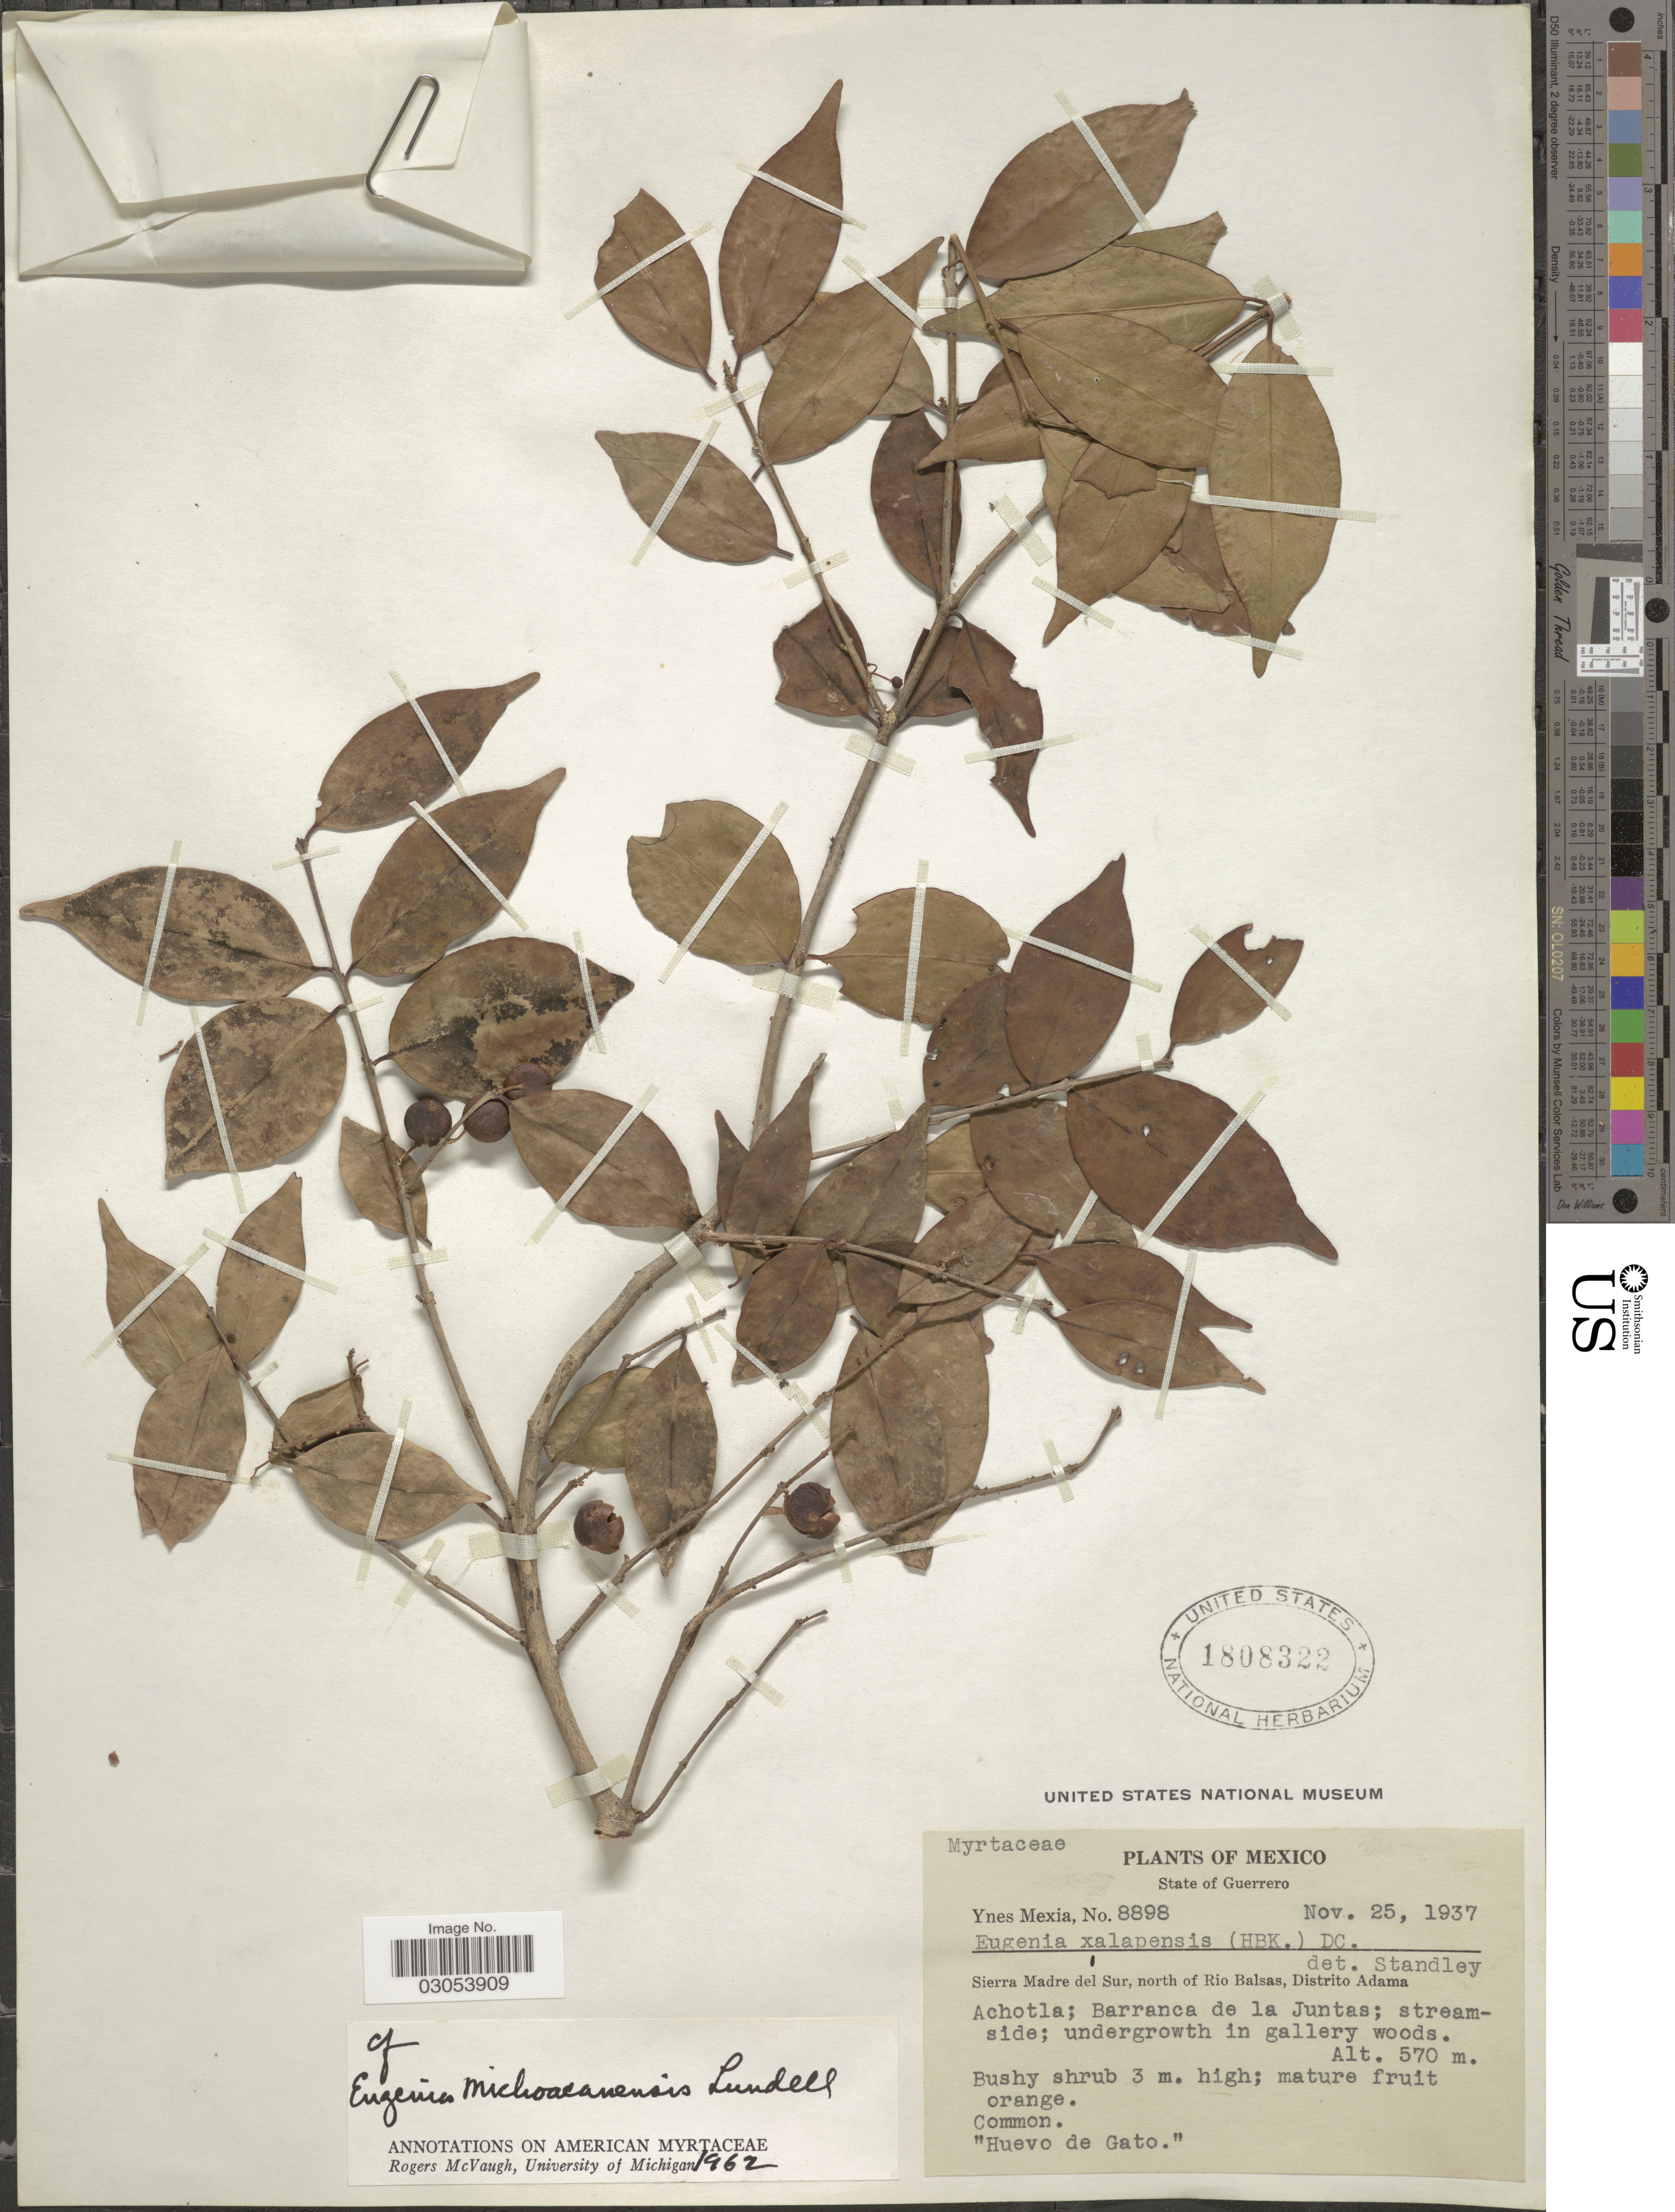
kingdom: Plantae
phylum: Tracheophyta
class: Magnoliopsida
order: Myrtales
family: Myrtaceae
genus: Eugenia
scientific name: Eugenia michoacanensis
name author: Lundell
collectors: Y. Mexia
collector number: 8898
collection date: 1937-11-25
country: Mexico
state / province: Guerrero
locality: Sierra Madre del Sur, north of Rio Balsas, Distrito Adama. Achotla; Barranca de la Juntas.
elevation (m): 570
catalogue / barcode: US 1808322